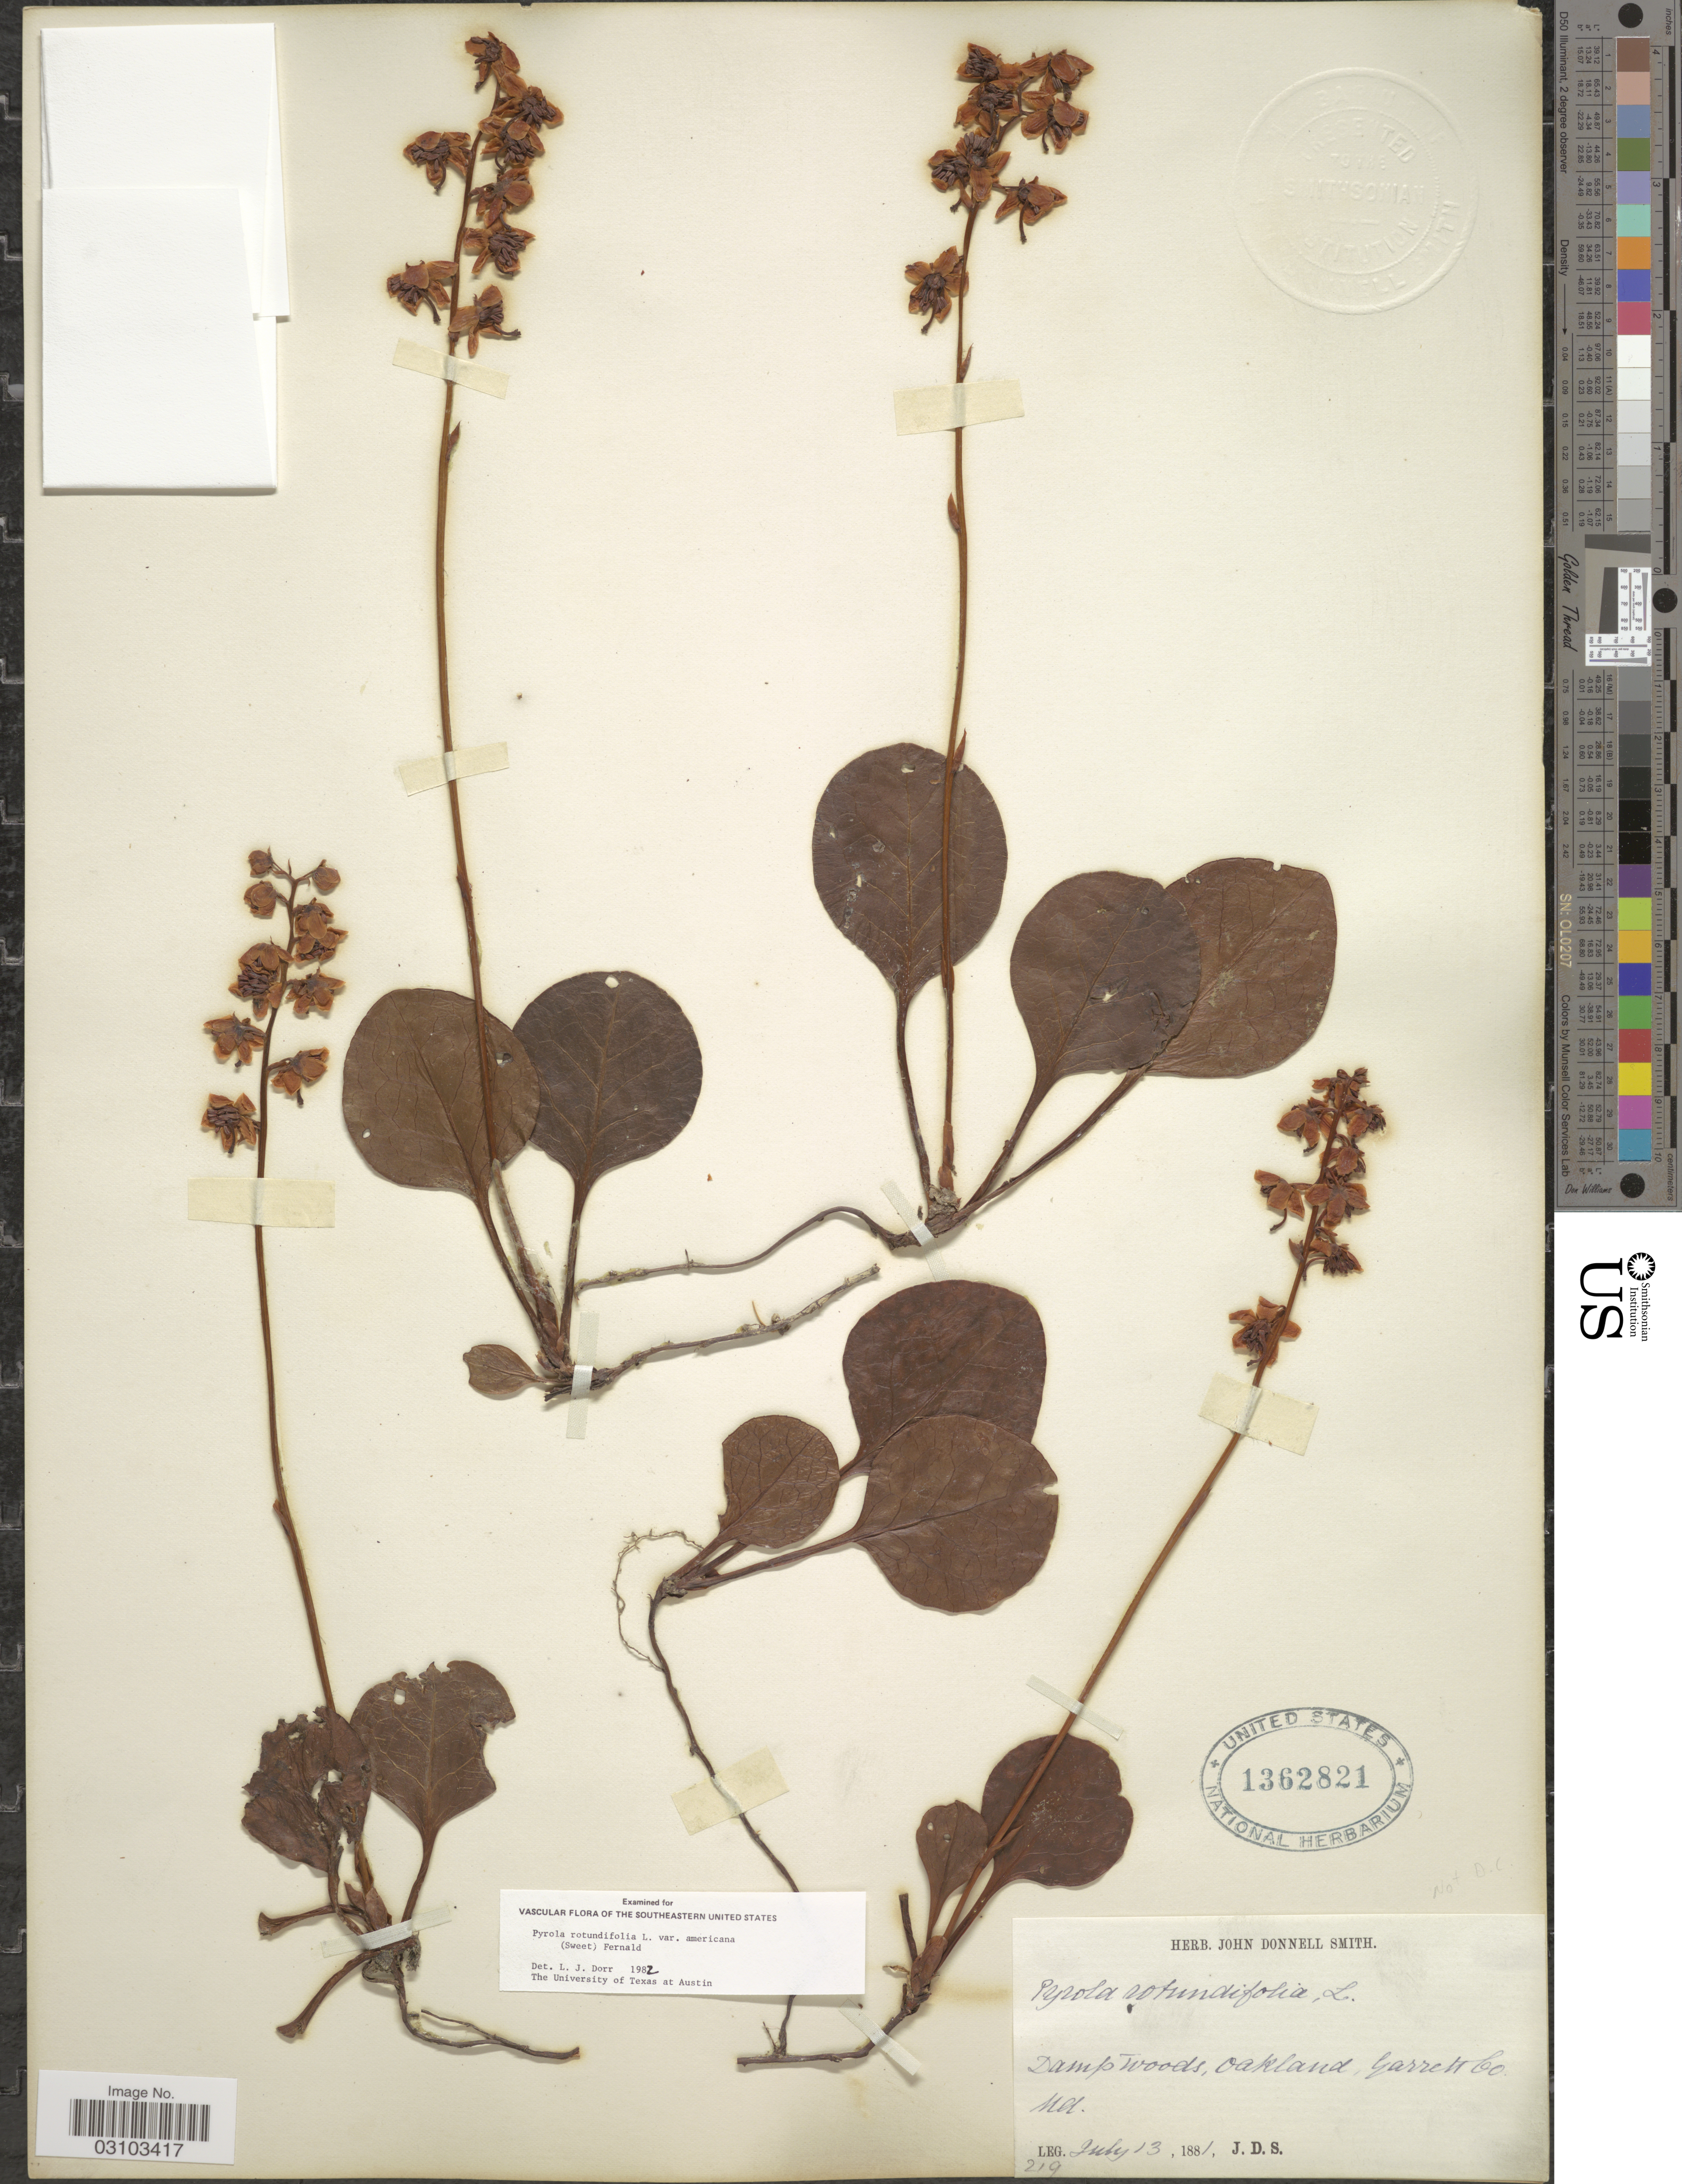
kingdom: Plantae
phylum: Tracheophyta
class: Magnoliopsida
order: Ericales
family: Ericaceae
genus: Pyrola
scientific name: Pyrola americana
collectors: J. Donnell Smith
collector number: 219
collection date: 1881-07-13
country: United States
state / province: Maryland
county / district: Garrett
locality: Garrett Co.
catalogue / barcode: US 1362821